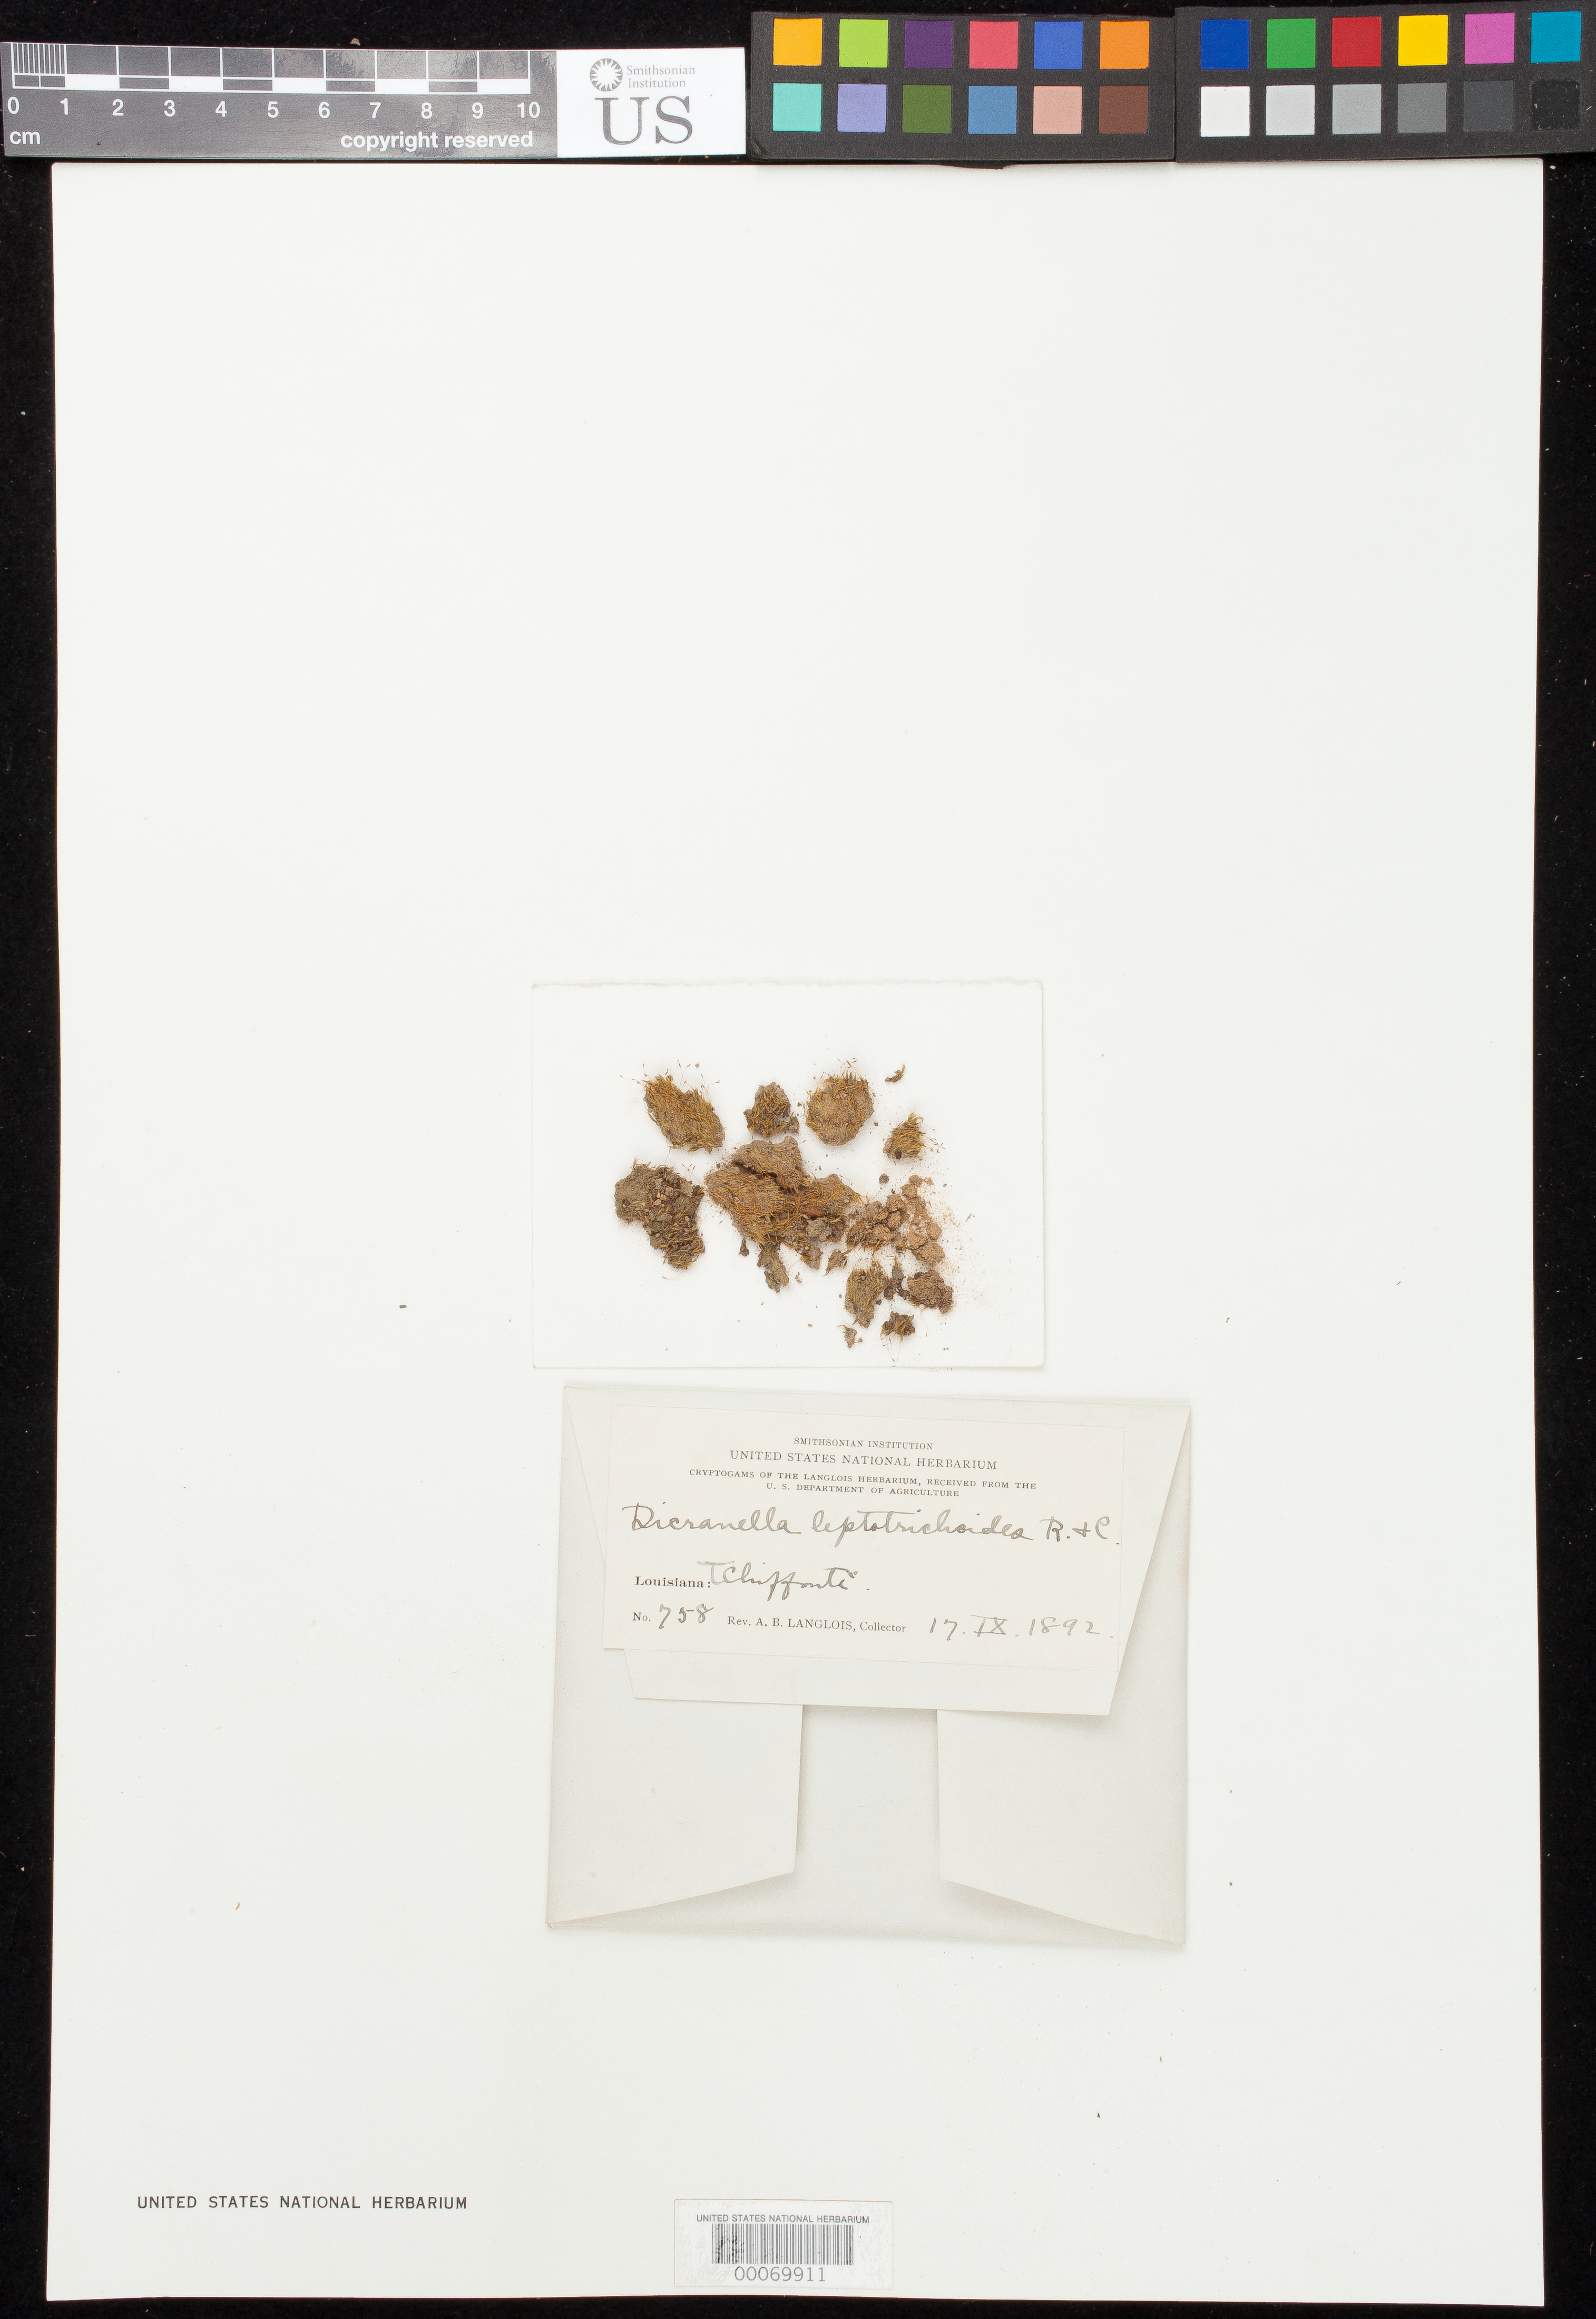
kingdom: Plantae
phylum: Bryophyta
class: Bryopsida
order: Dicranales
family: Dicranellaceae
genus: Dicranella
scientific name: Dicranella leptotrichoides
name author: Renauld & Cardot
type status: Isosyntype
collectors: A. B. Langlois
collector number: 758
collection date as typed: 17 Sep 1892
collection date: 1892-09-17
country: United States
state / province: Louisiana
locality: Tchiffoute.